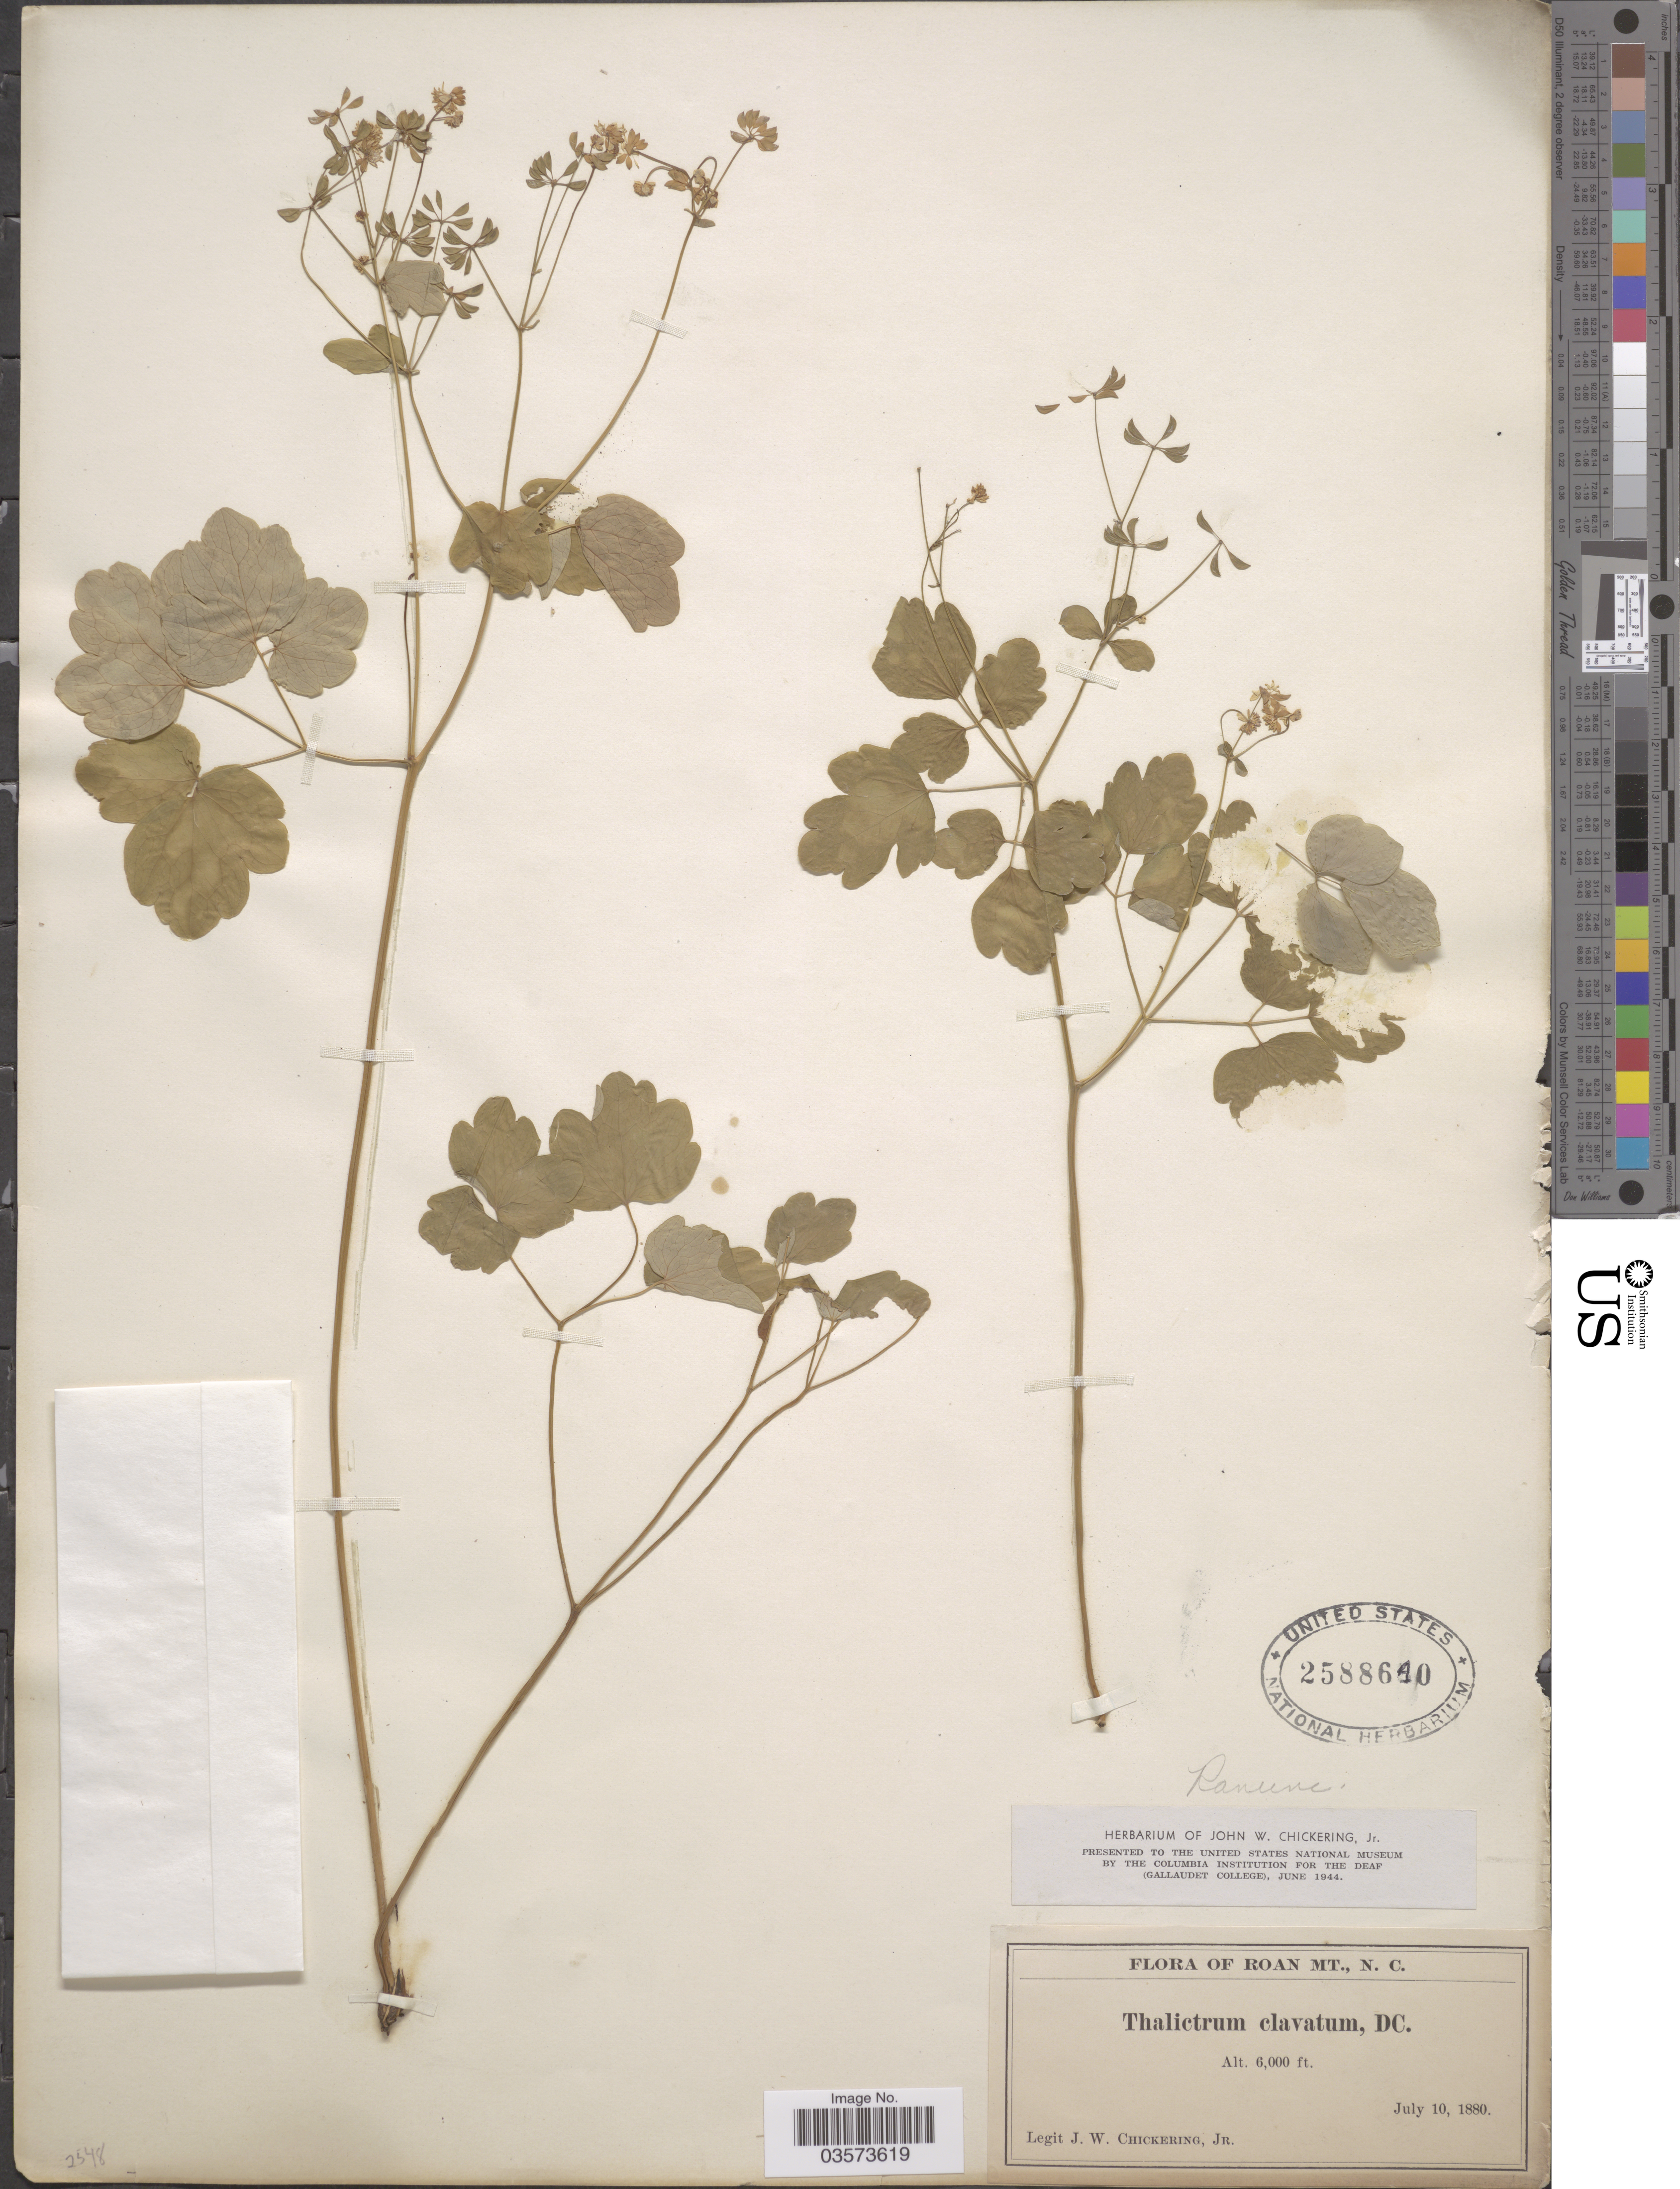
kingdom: Plantae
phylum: Tracheophyta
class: Magnoliopsida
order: Ranunculales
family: Ranunculaceae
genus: Thalictrum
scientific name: Thalictrum clavatum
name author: DC.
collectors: J. W. Chickering Jr.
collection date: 1880-07-10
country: United States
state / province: North Carolina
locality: Roan Mt.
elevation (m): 1829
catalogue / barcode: US 2588640